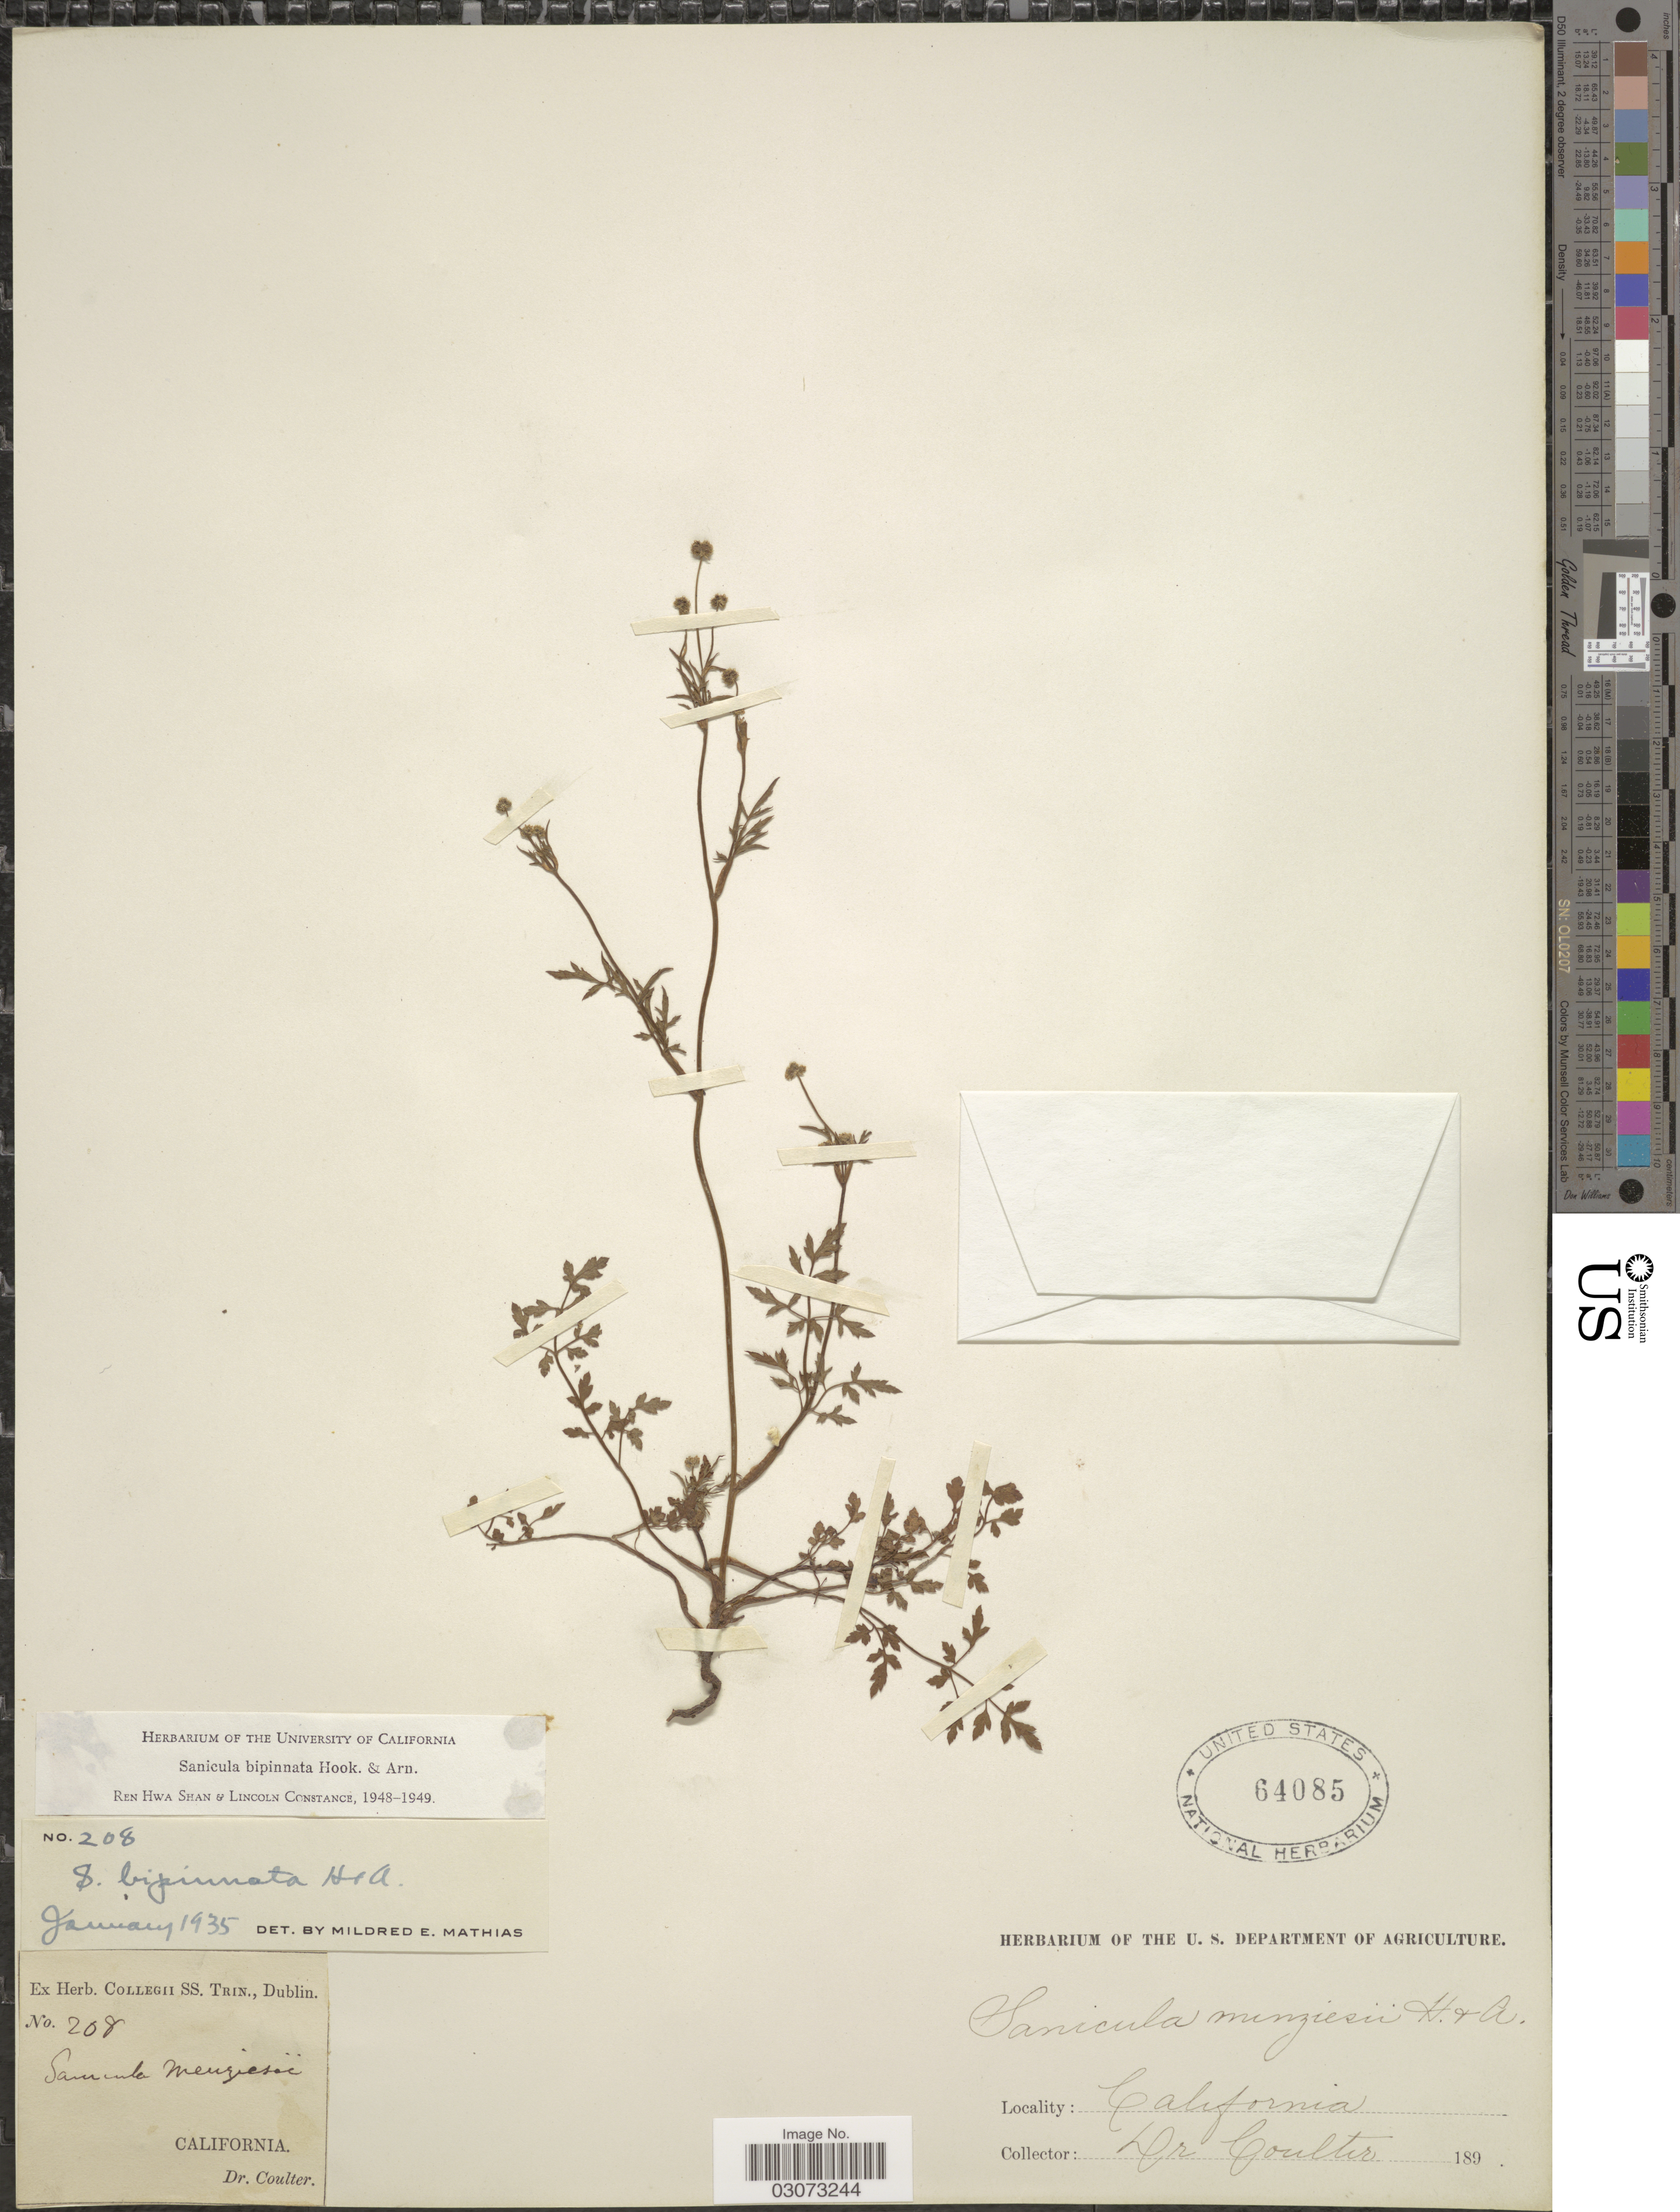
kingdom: Plantae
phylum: Tracheophyta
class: Magnoliopsida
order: Apiales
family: Apiaceae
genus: Sanicula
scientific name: Sanicula bipinnata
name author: Hook. & Arn.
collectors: Coulter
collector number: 208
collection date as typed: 189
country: United States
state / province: California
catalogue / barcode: US 64085